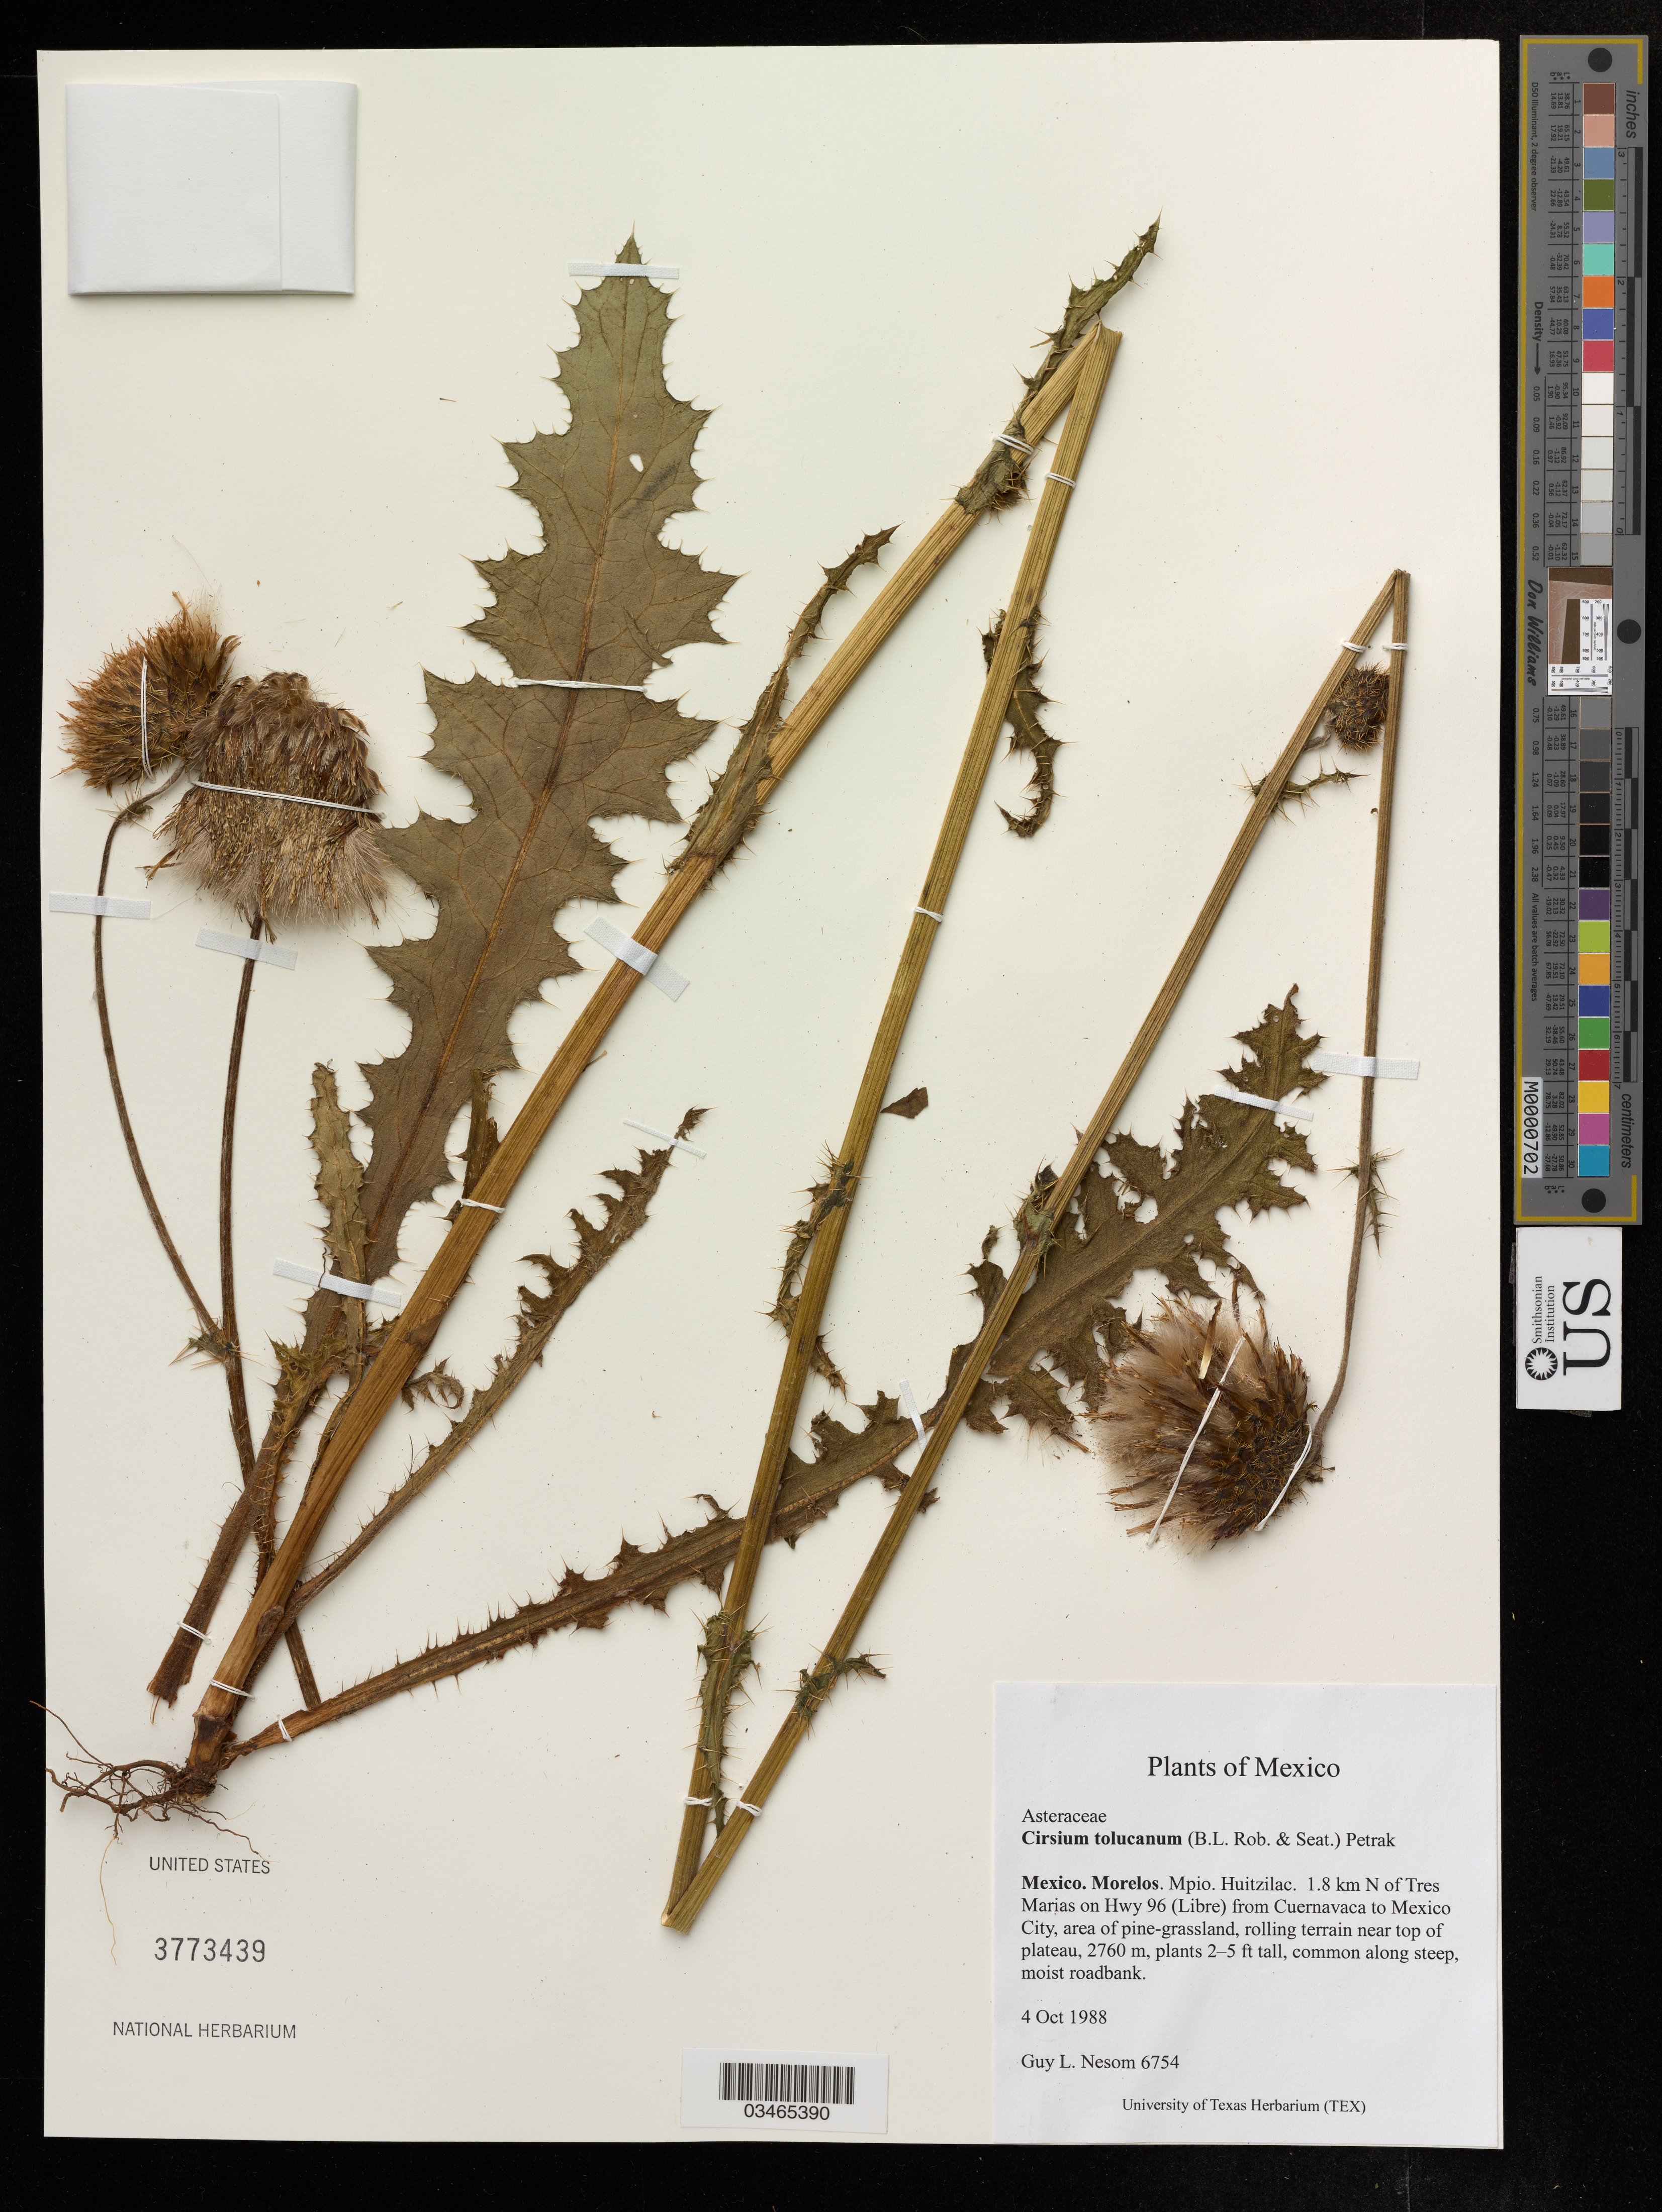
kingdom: Plantae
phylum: Tracheophyta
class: Magnoliopsida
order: Asterales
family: Asteraceae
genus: Cirsium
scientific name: Cirsium tolucanum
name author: (B.L. Rob. & Seaton) Petr.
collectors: G. L. Nesom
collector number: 6754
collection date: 1988-10-04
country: Mexico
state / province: Morelos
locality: Mpio. Huitzilac, 1.8 km N of Tres Marias on Hwy 96 (Libre) from Cuernavaca to Mexico City, area of pine-grassland, rolling terrain near top of plateau.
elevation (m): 2760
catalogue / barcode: US 3773439